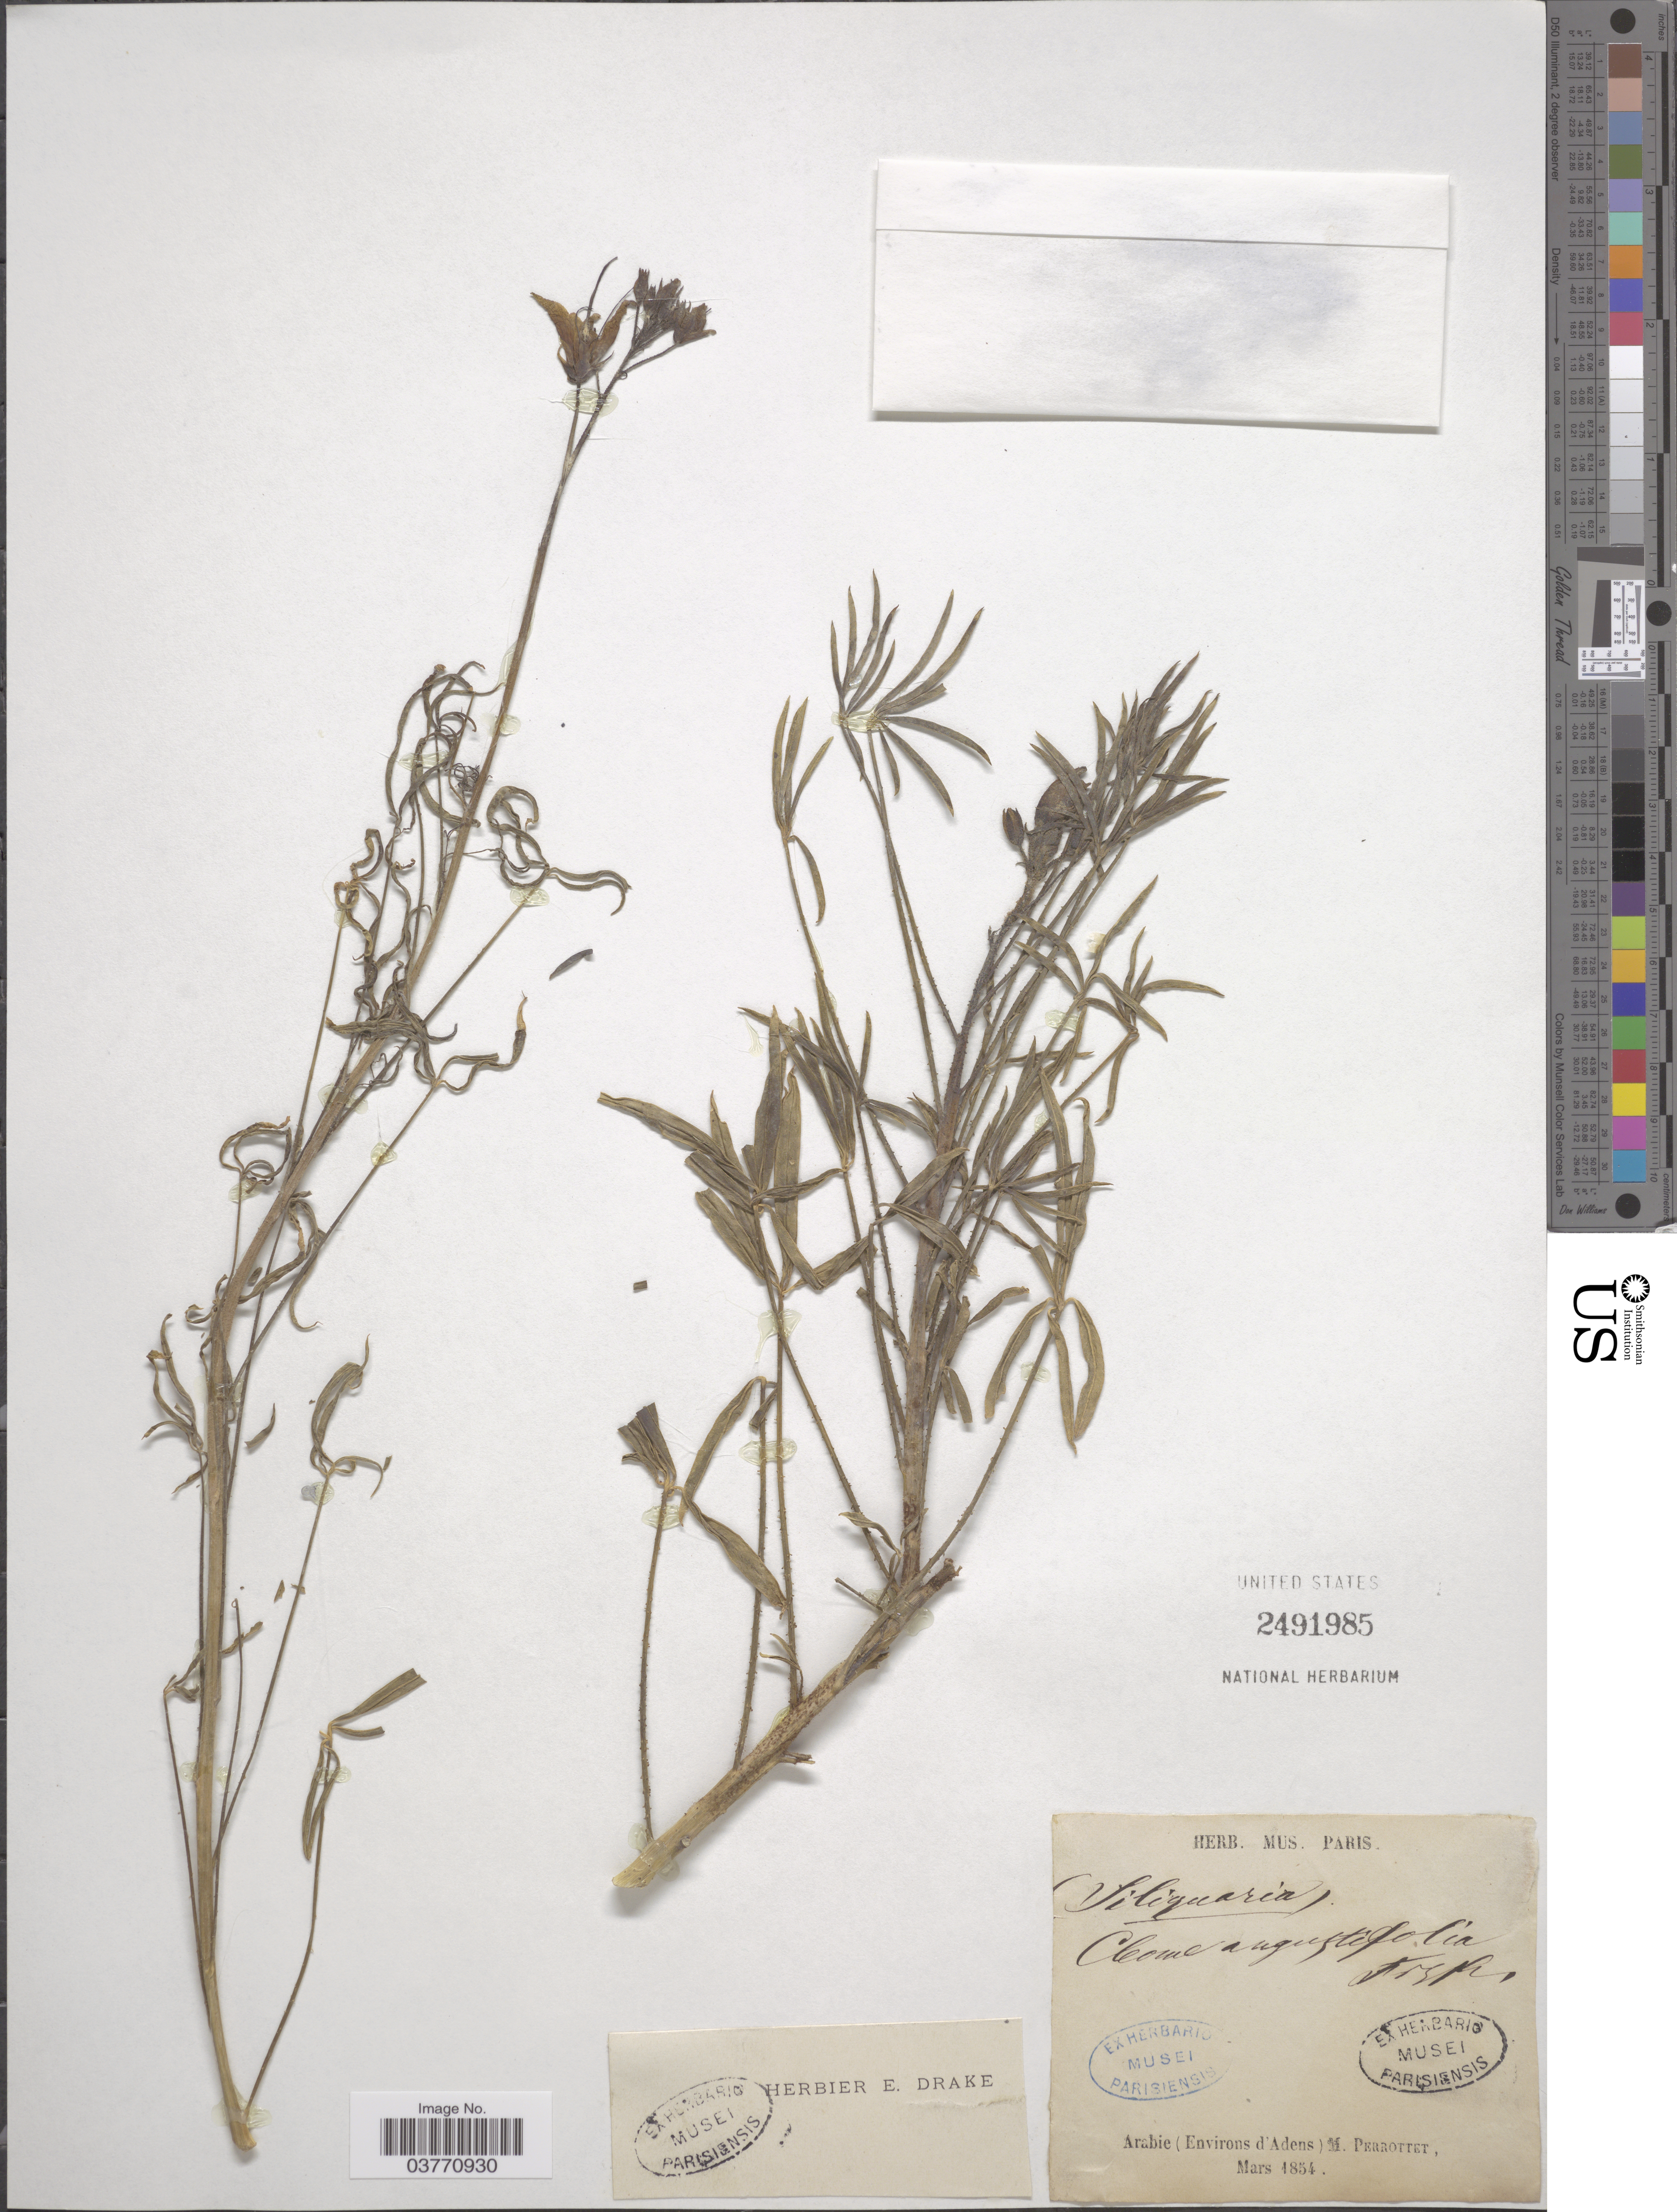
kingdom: Plantae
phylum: Tracheophyta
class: Magnoliopsida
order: Brassicales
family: Cleomaceae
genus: Coalisina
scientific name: Coalisina angustifolia var. angustifolia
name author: (Forssk.) Raf.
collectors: G. Perrottet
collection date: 1854-03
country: Yemen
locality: Arabie (environs d'Adens).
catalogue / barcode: US 2491985